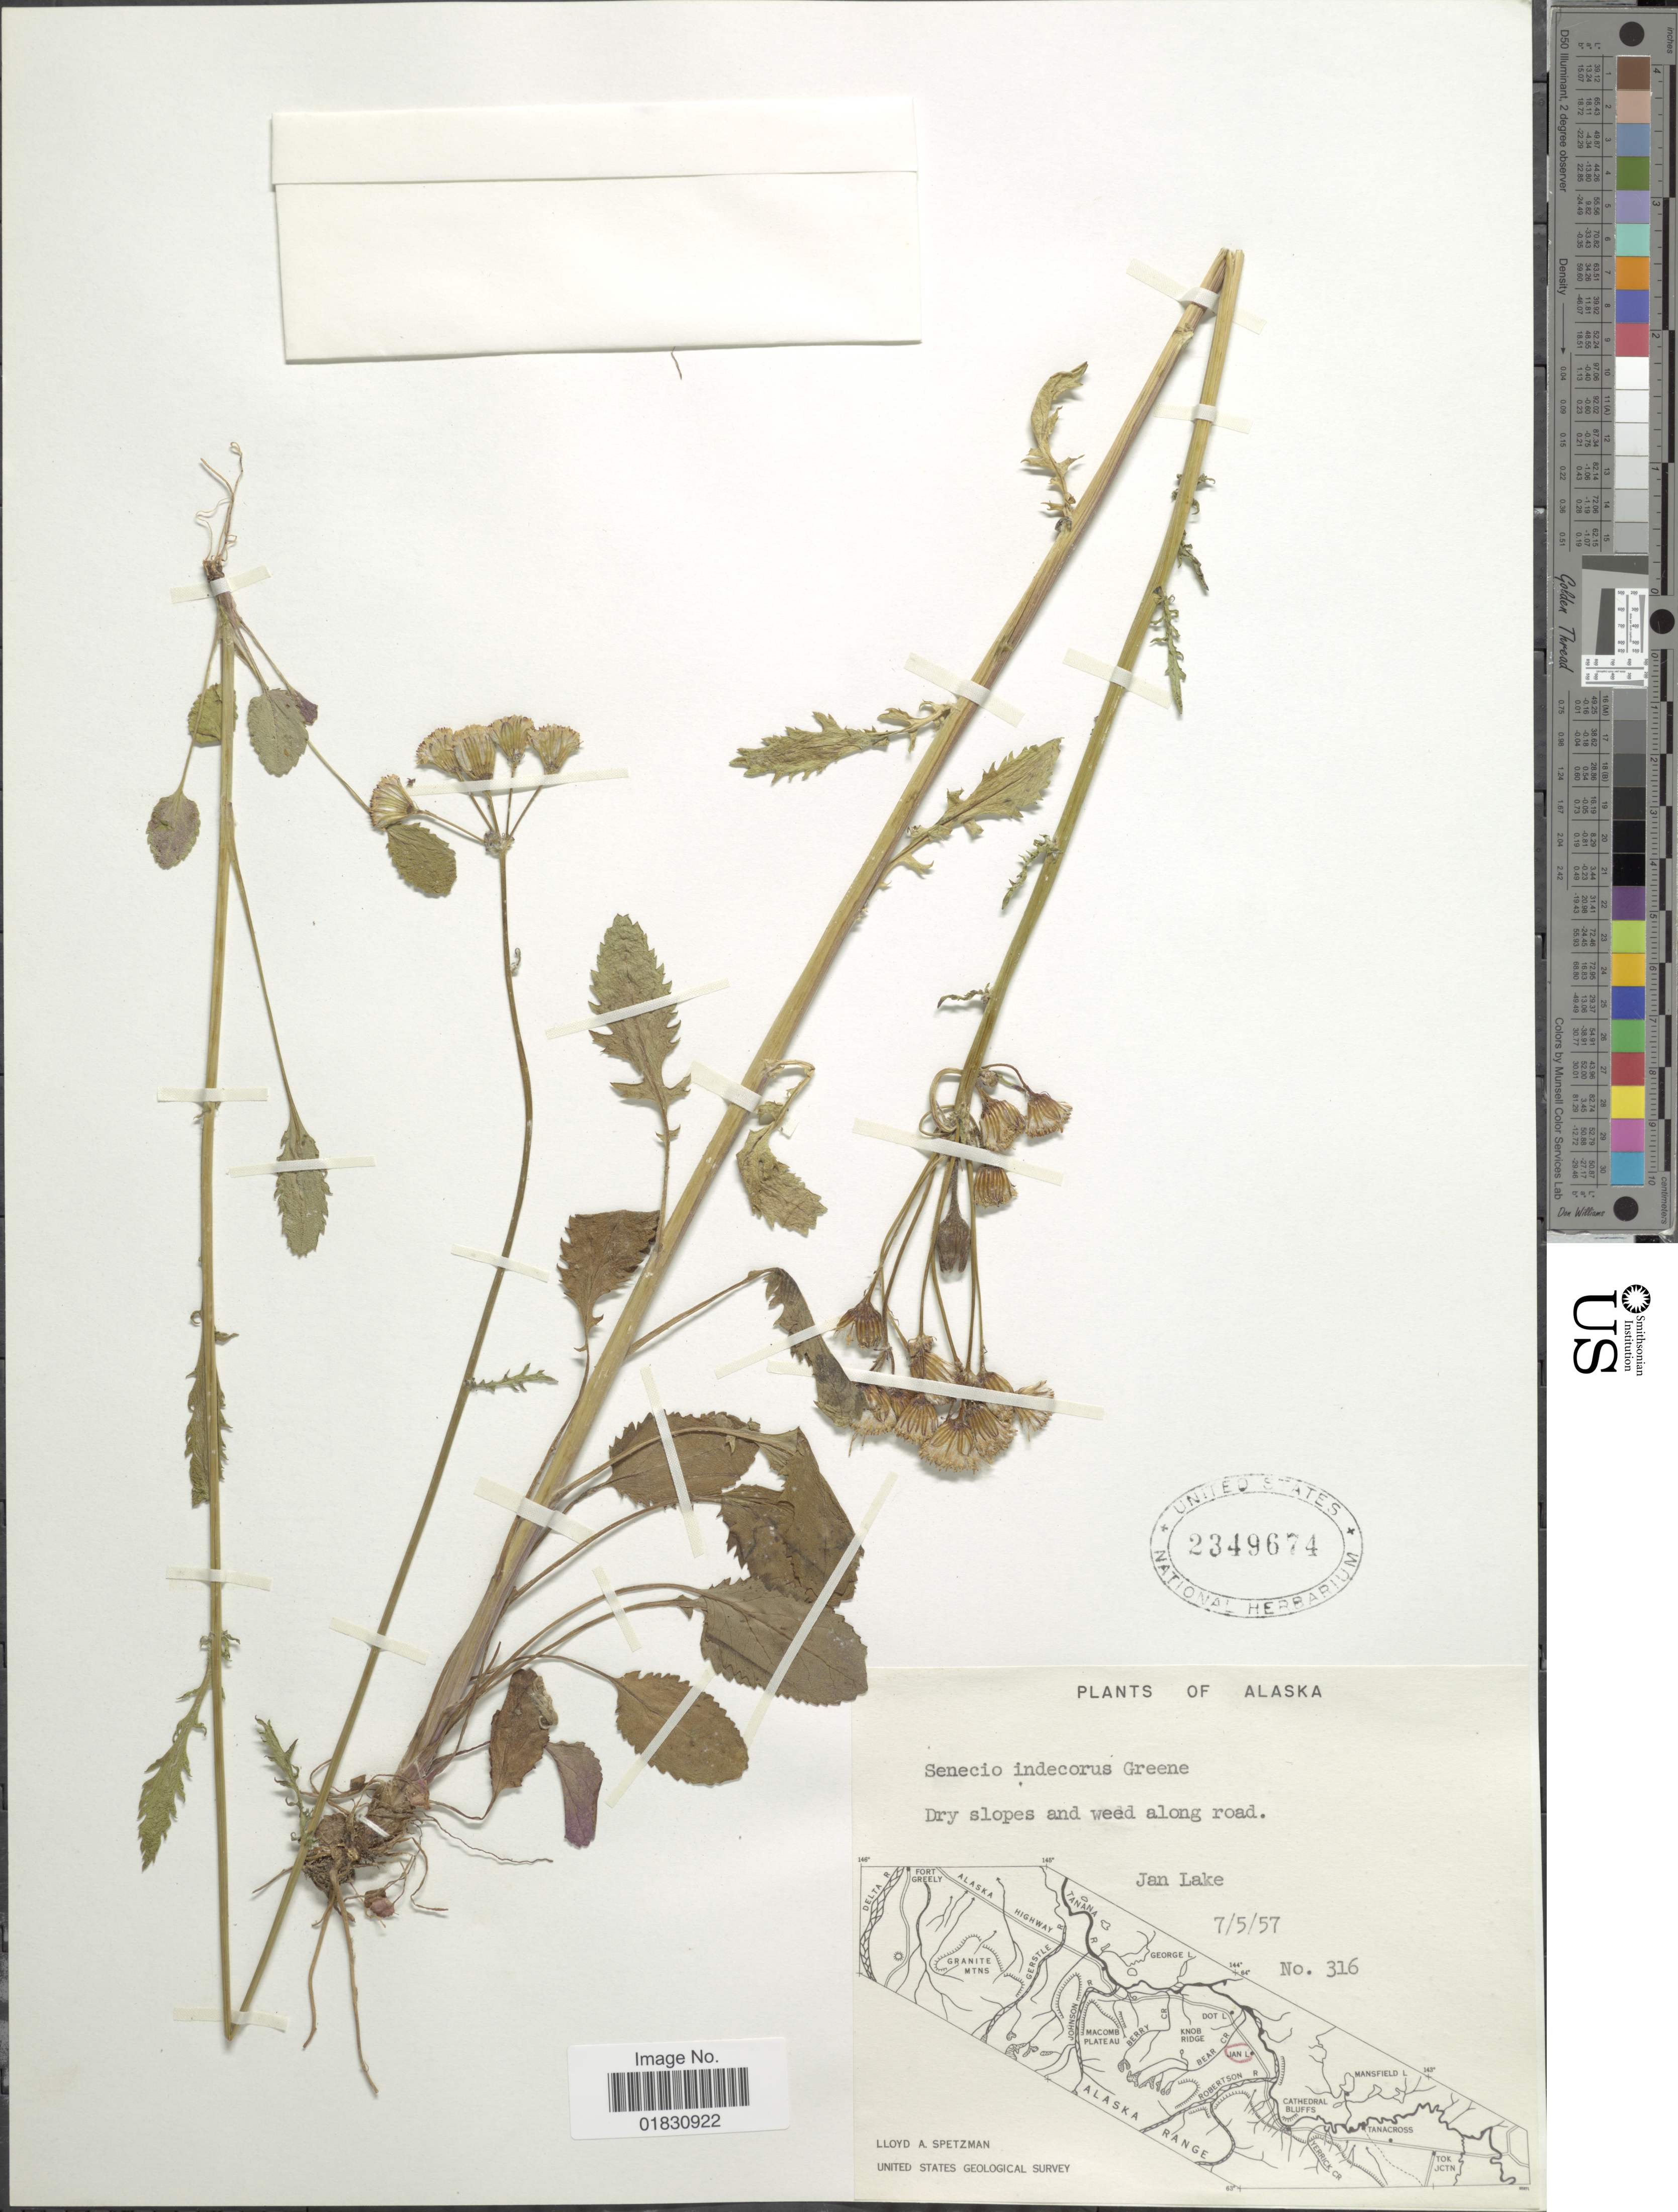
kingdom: Plantae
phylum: Tracheophyta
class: Magnoliopsida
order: Asterales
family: Asteraceae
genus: Packera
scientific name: Packera indecora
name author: (Greene) Á. Löve & D. Löve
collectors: L. Spetzman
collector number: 316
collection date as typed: Transcribed d/m/y: 5/7/57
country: United States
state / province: Alaska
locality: Jan Lake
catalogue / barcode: US 2349674